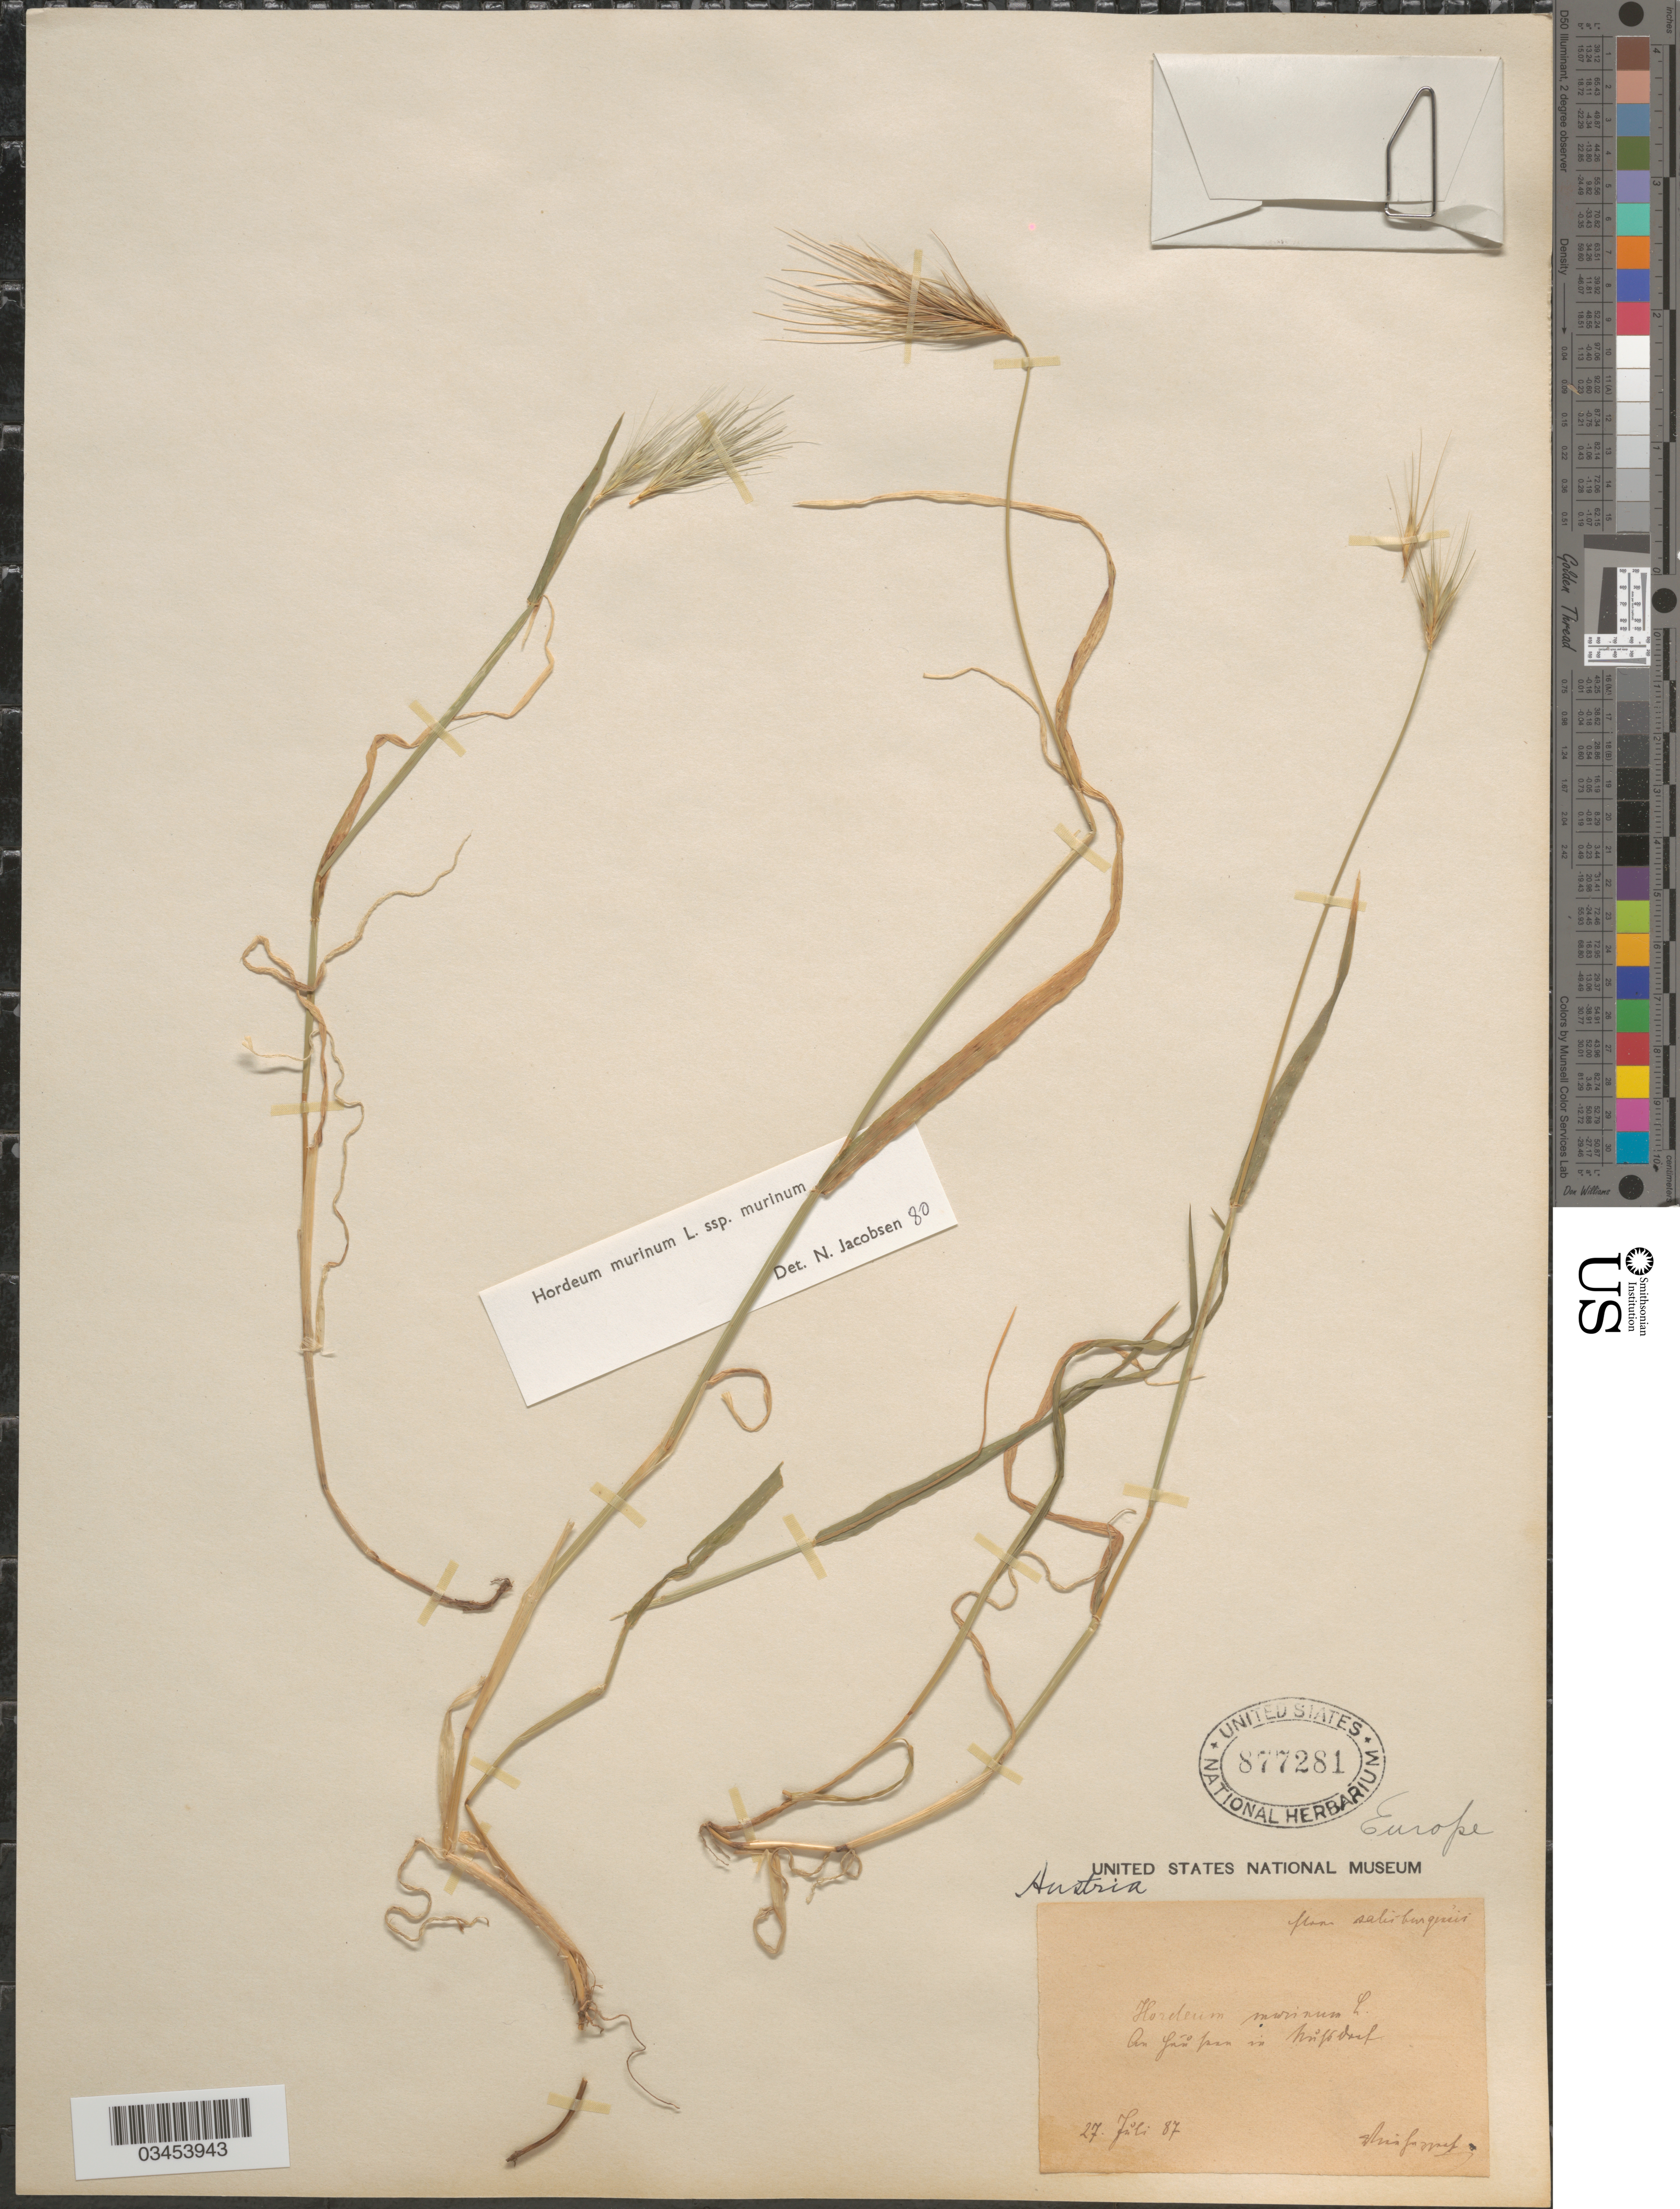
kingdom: Plantae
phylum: Tracheophyta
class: Liliopsida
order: Poales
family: Poaceae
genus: Hordeum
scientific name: Hordeum murinum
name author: L.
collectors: Vierhapper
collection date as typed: Transcribed d/m/y: 27/7/87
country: Austria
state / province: Salzburg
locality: Salisburgenis. An Gáůpen in Nussdorf.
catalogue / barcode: US 877281